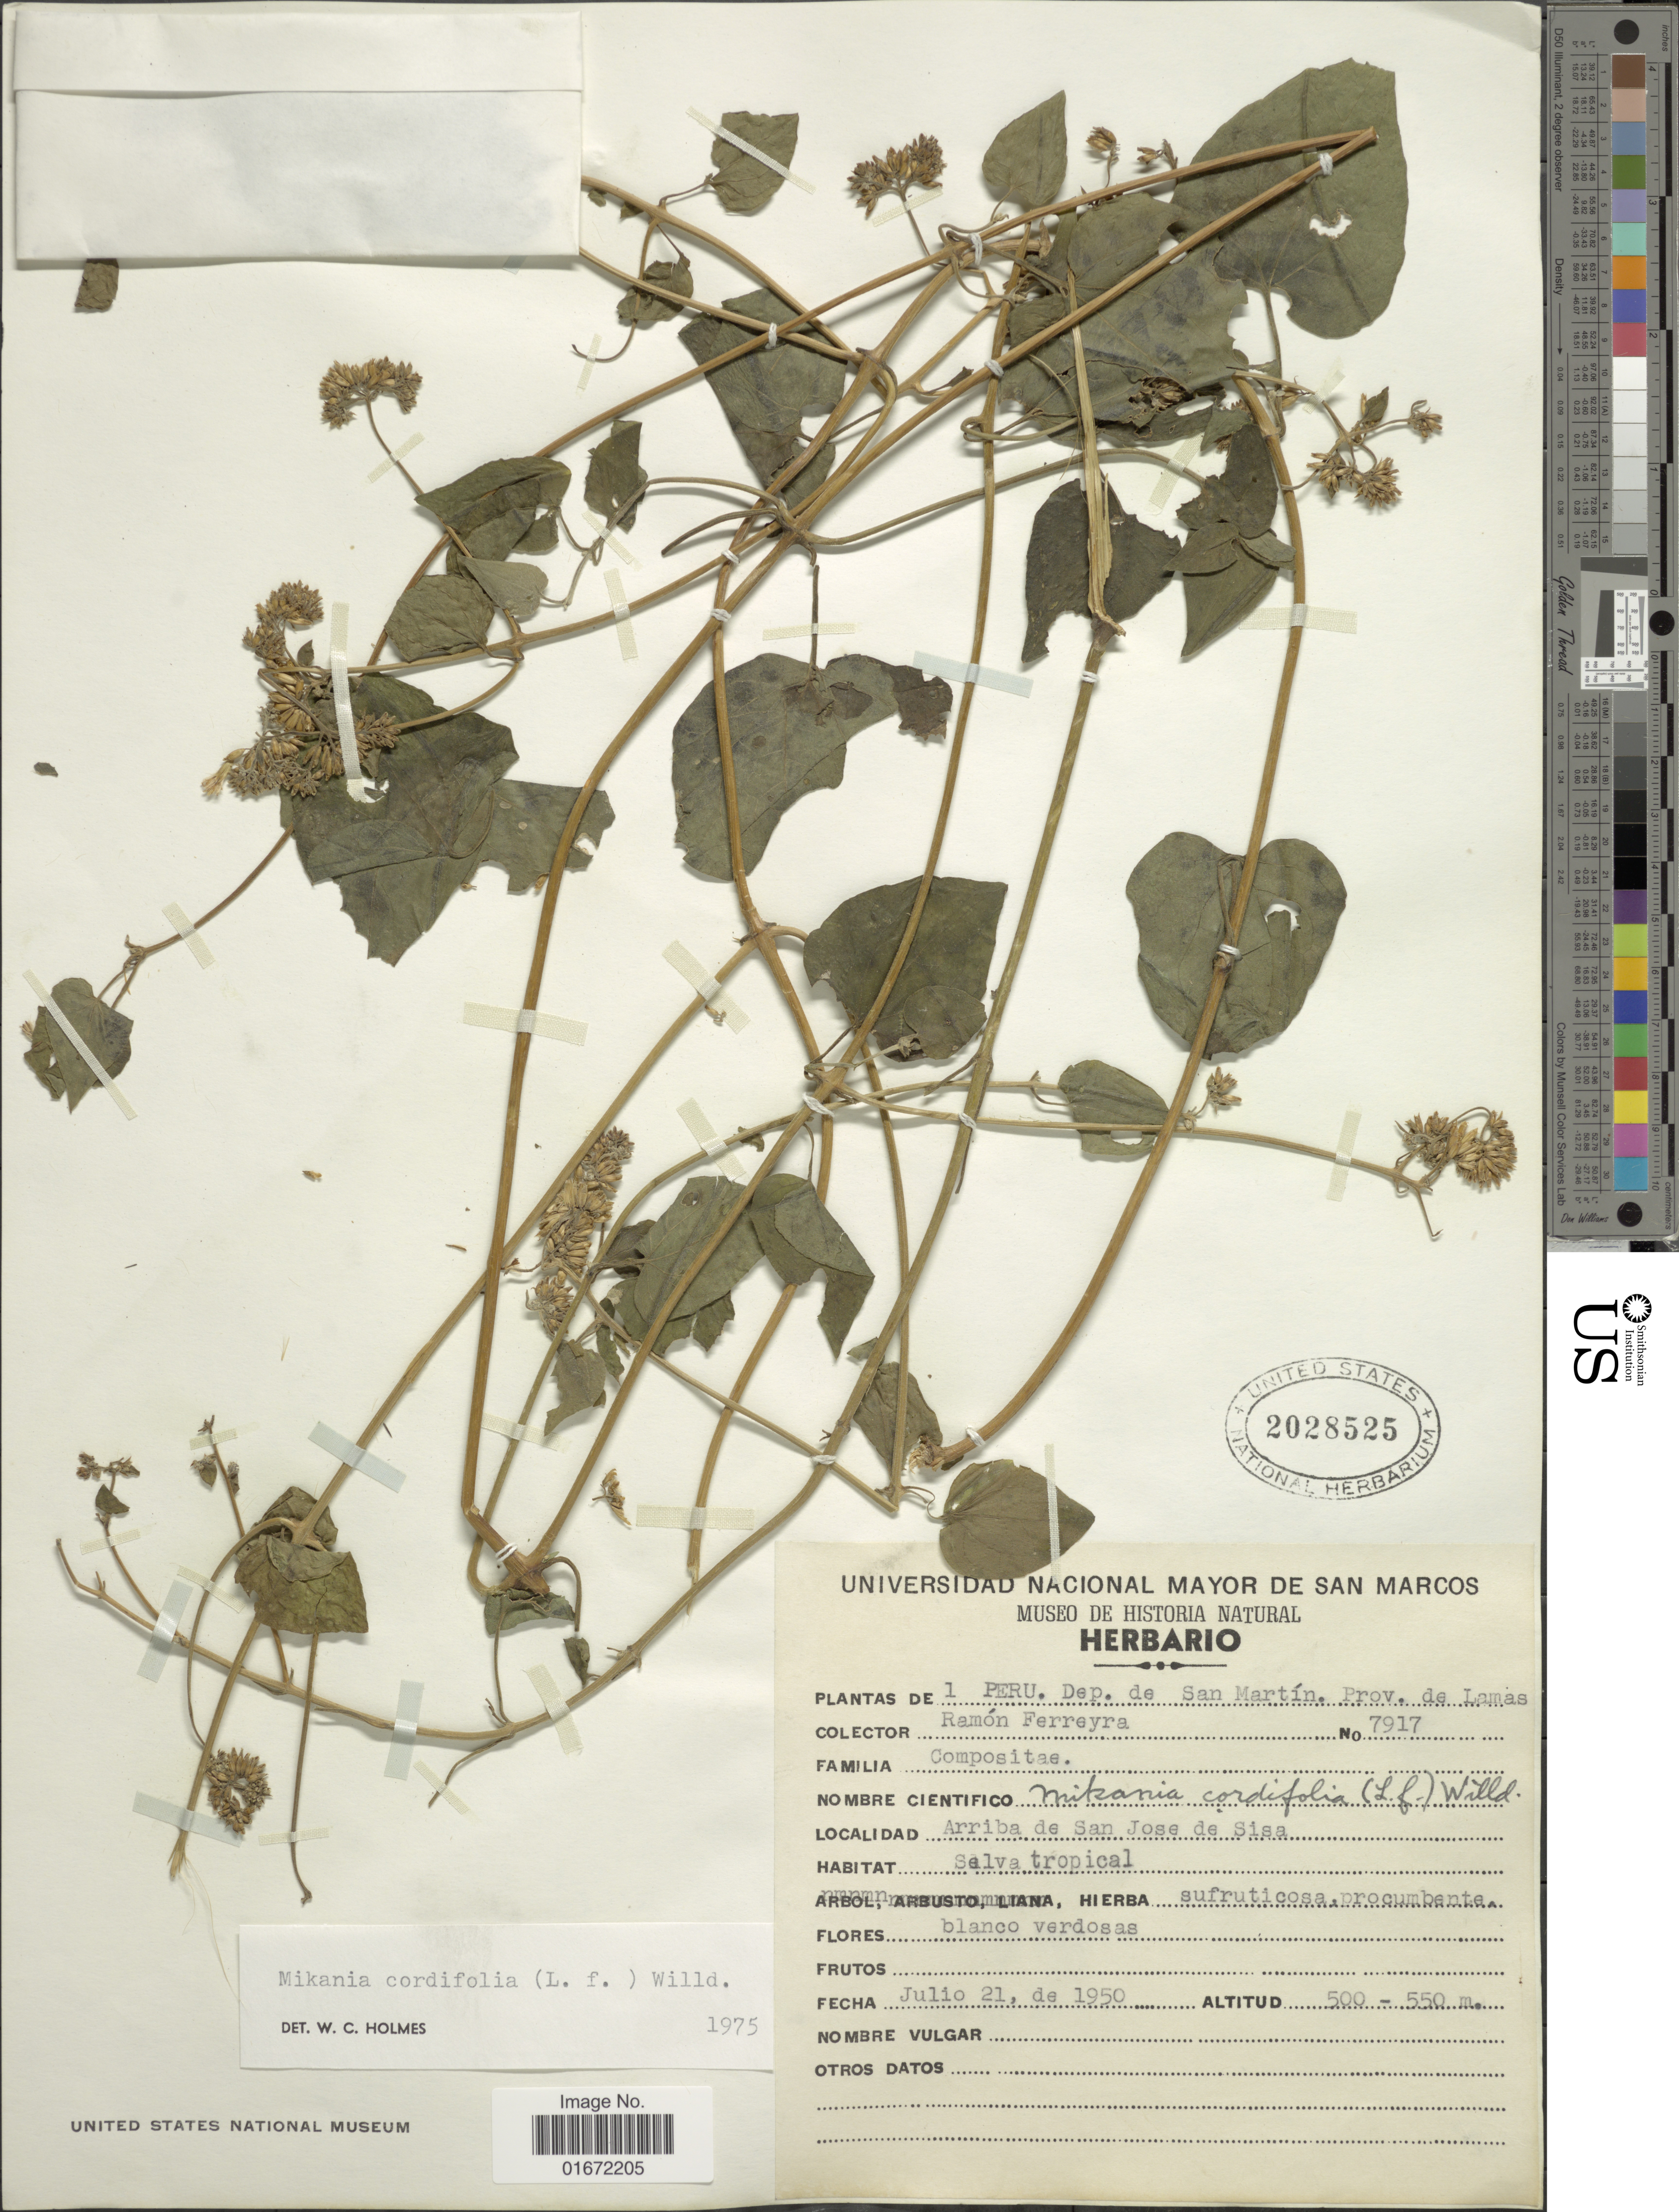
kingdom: Plantae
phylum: Tracheophyta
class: Magnoliopsida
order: Asterales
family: Asteraceae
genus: Mikania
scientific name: Mikania cordifolia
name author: Kunth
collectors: R. A. Ferreyra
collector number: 7917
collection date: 1950-07-21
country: Peru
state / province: San Martín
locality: Dep. de San Martín. Prov. de Lamas. Arriba de San Jose de Sisa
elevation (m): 500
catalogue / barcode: US 2028525